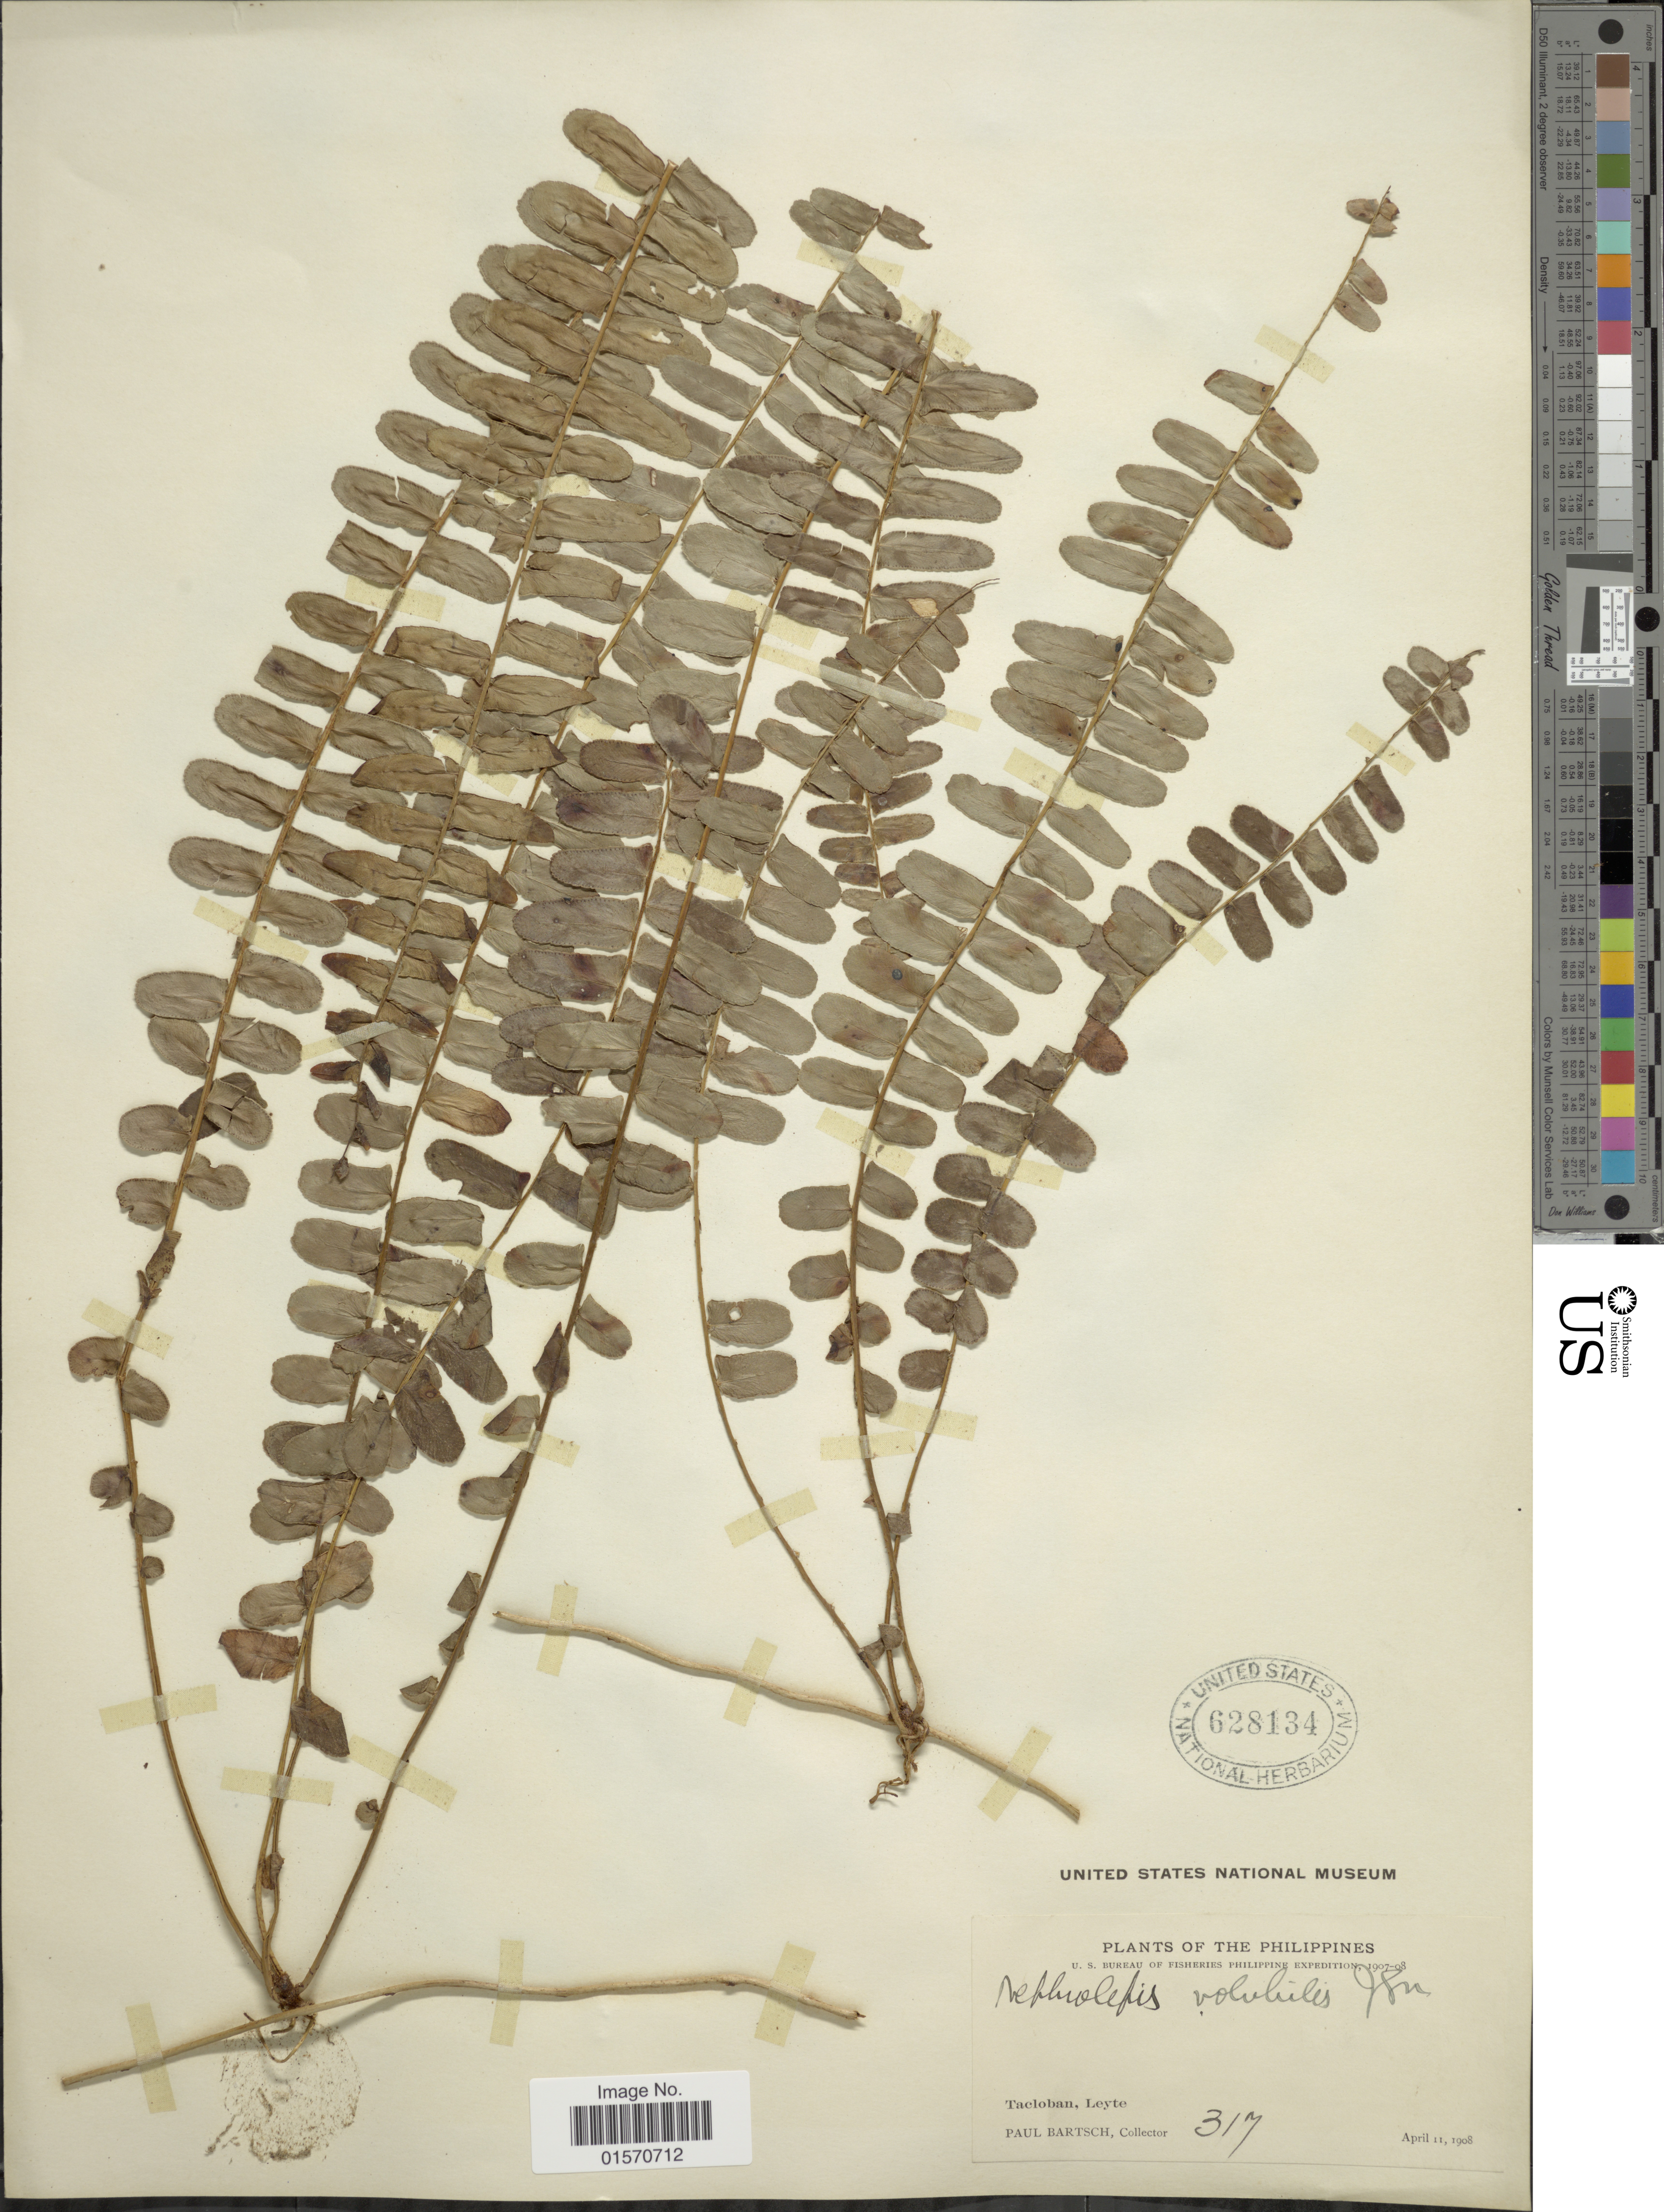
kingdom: Plantae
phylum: Tracheophyta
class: Polypodiopsida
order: Polypodiales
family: Nephrolepidaceae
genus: Nephrolepis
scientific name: Nephrolepis radicans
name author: (Burm.) Kuhn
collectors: P. Bartsch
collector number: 317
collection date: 1908-04-11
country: Philippines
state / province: Eastern Visayas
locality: Tacloban, Leyte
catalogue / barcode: US 628134